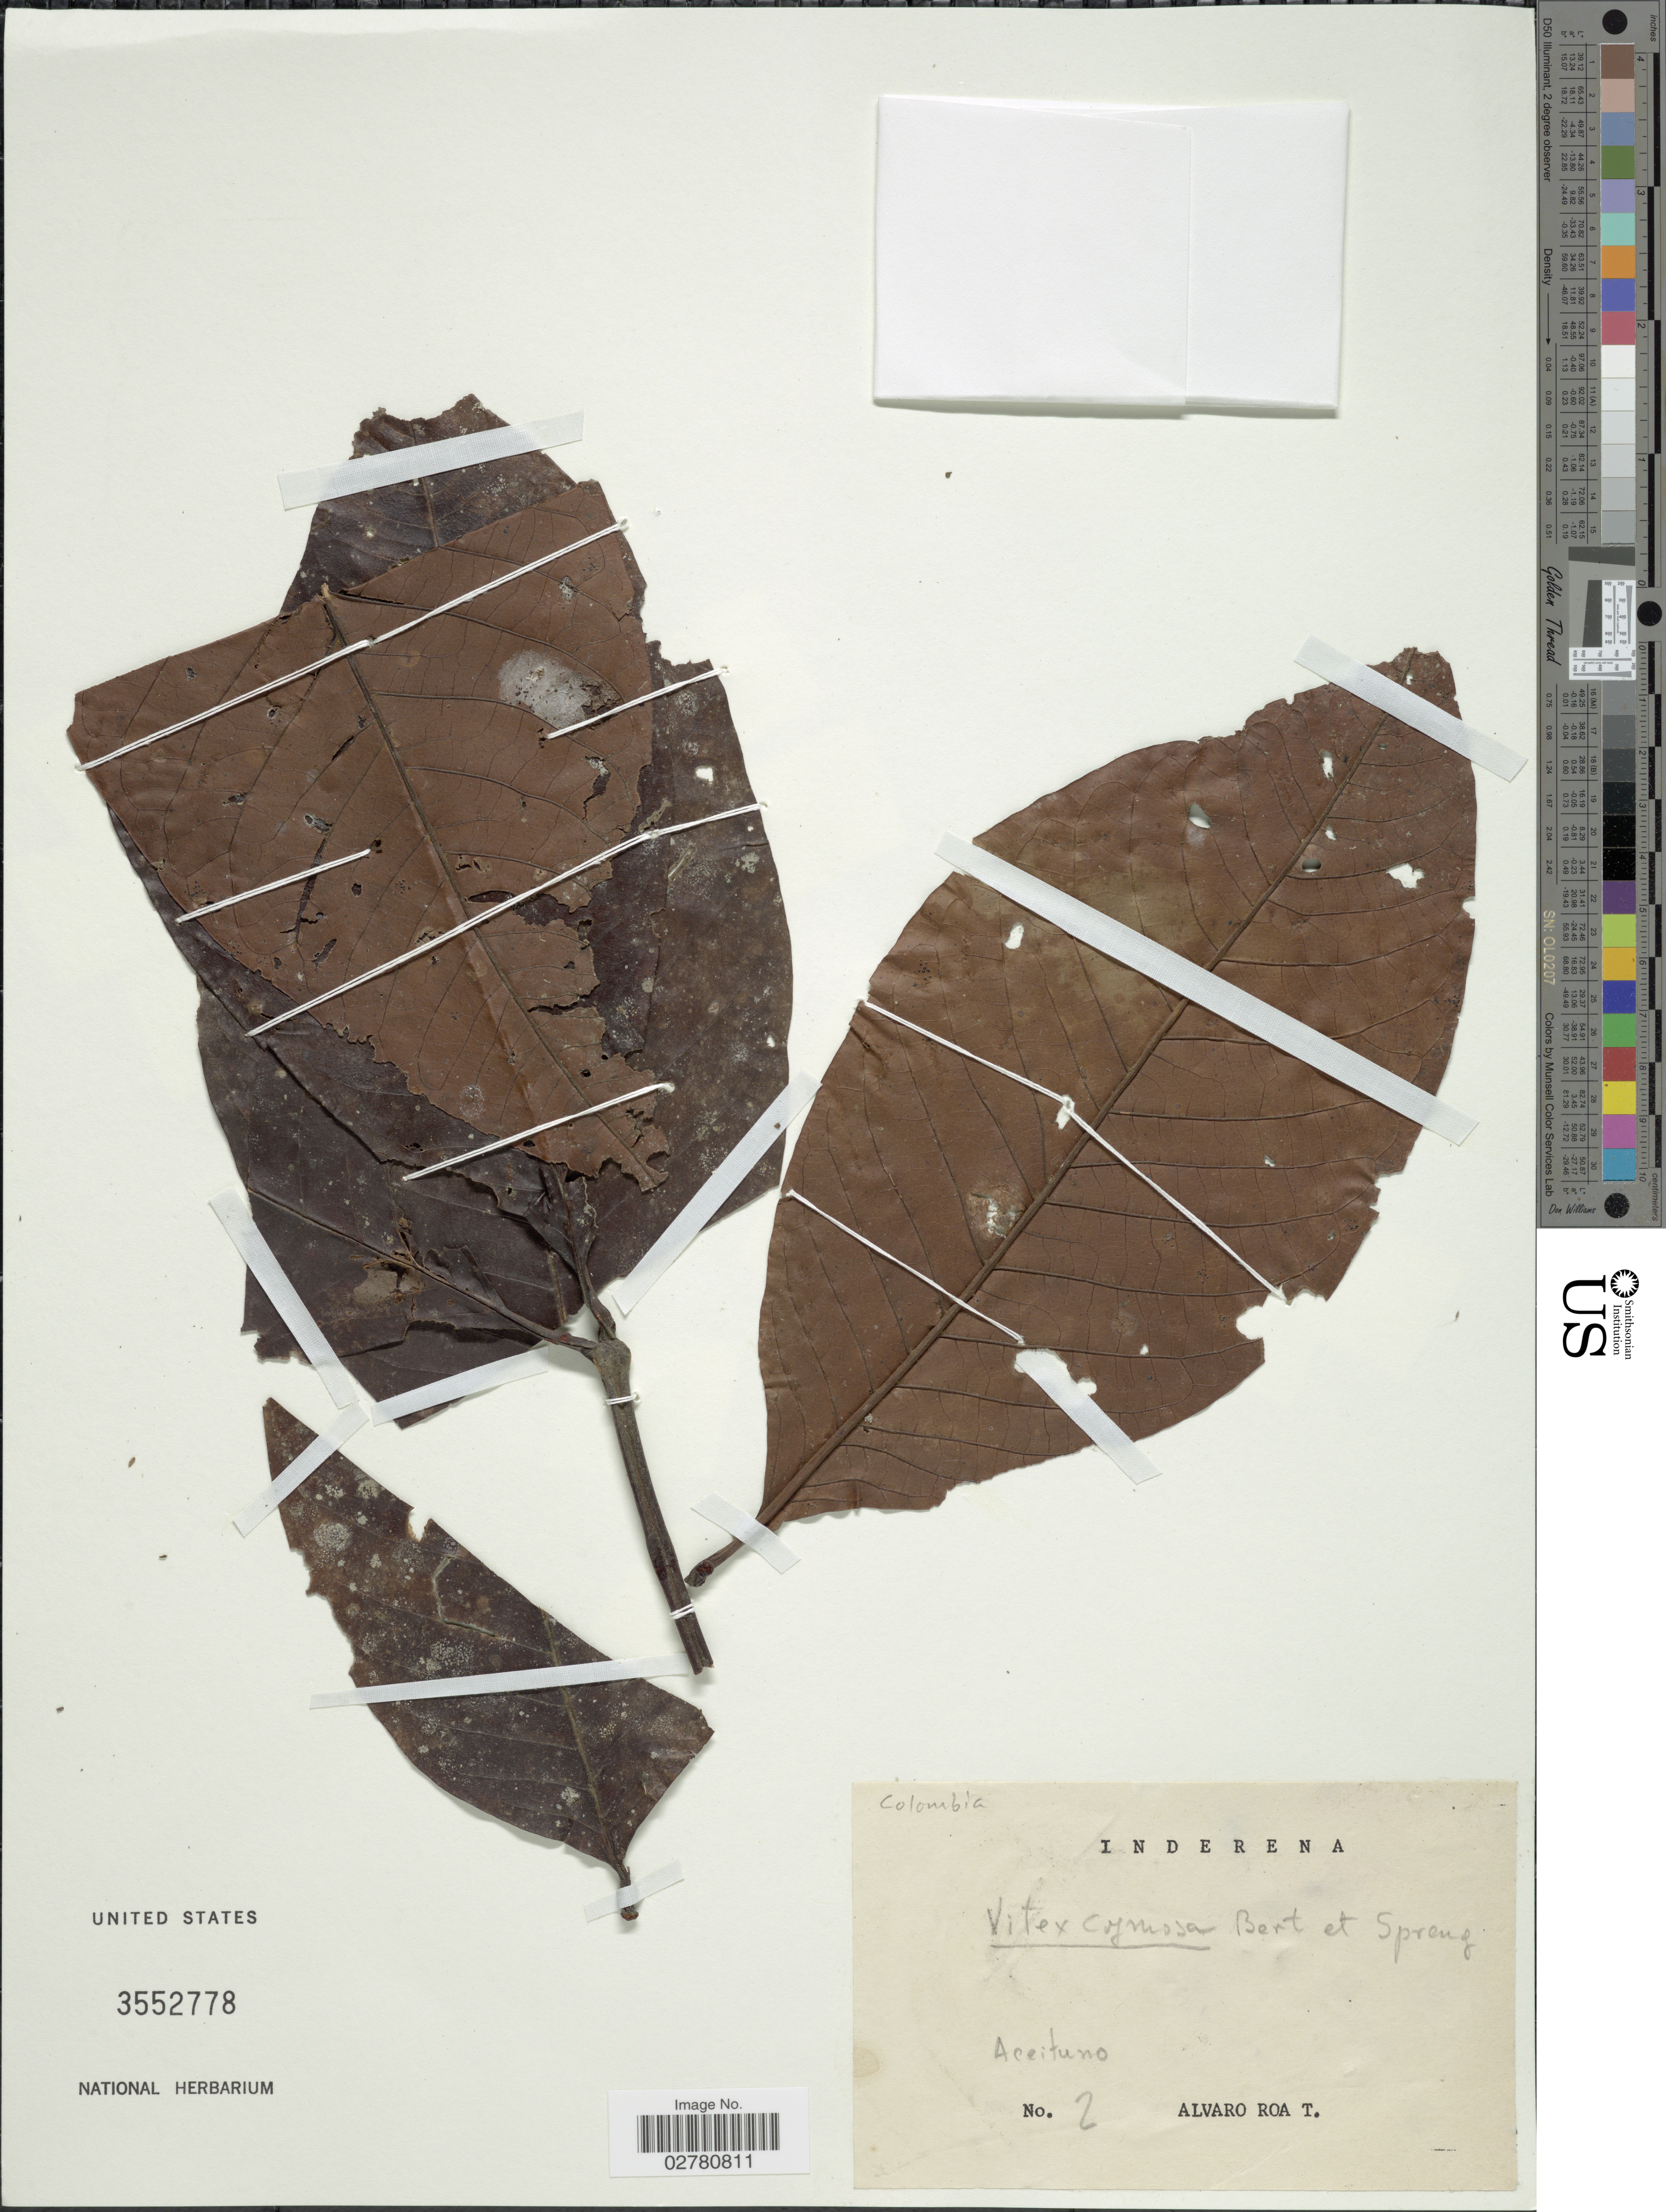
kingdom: Plantae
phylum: Tracheophyta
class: Magnoliopsida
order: Lamiales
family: Lamiaceae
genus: Vitex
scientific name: Vitex cymosa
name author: Bertero ex Spreng.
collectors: A. Roa T.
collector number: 2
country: Colombia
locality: Aceituno.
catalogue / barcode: US 3552778